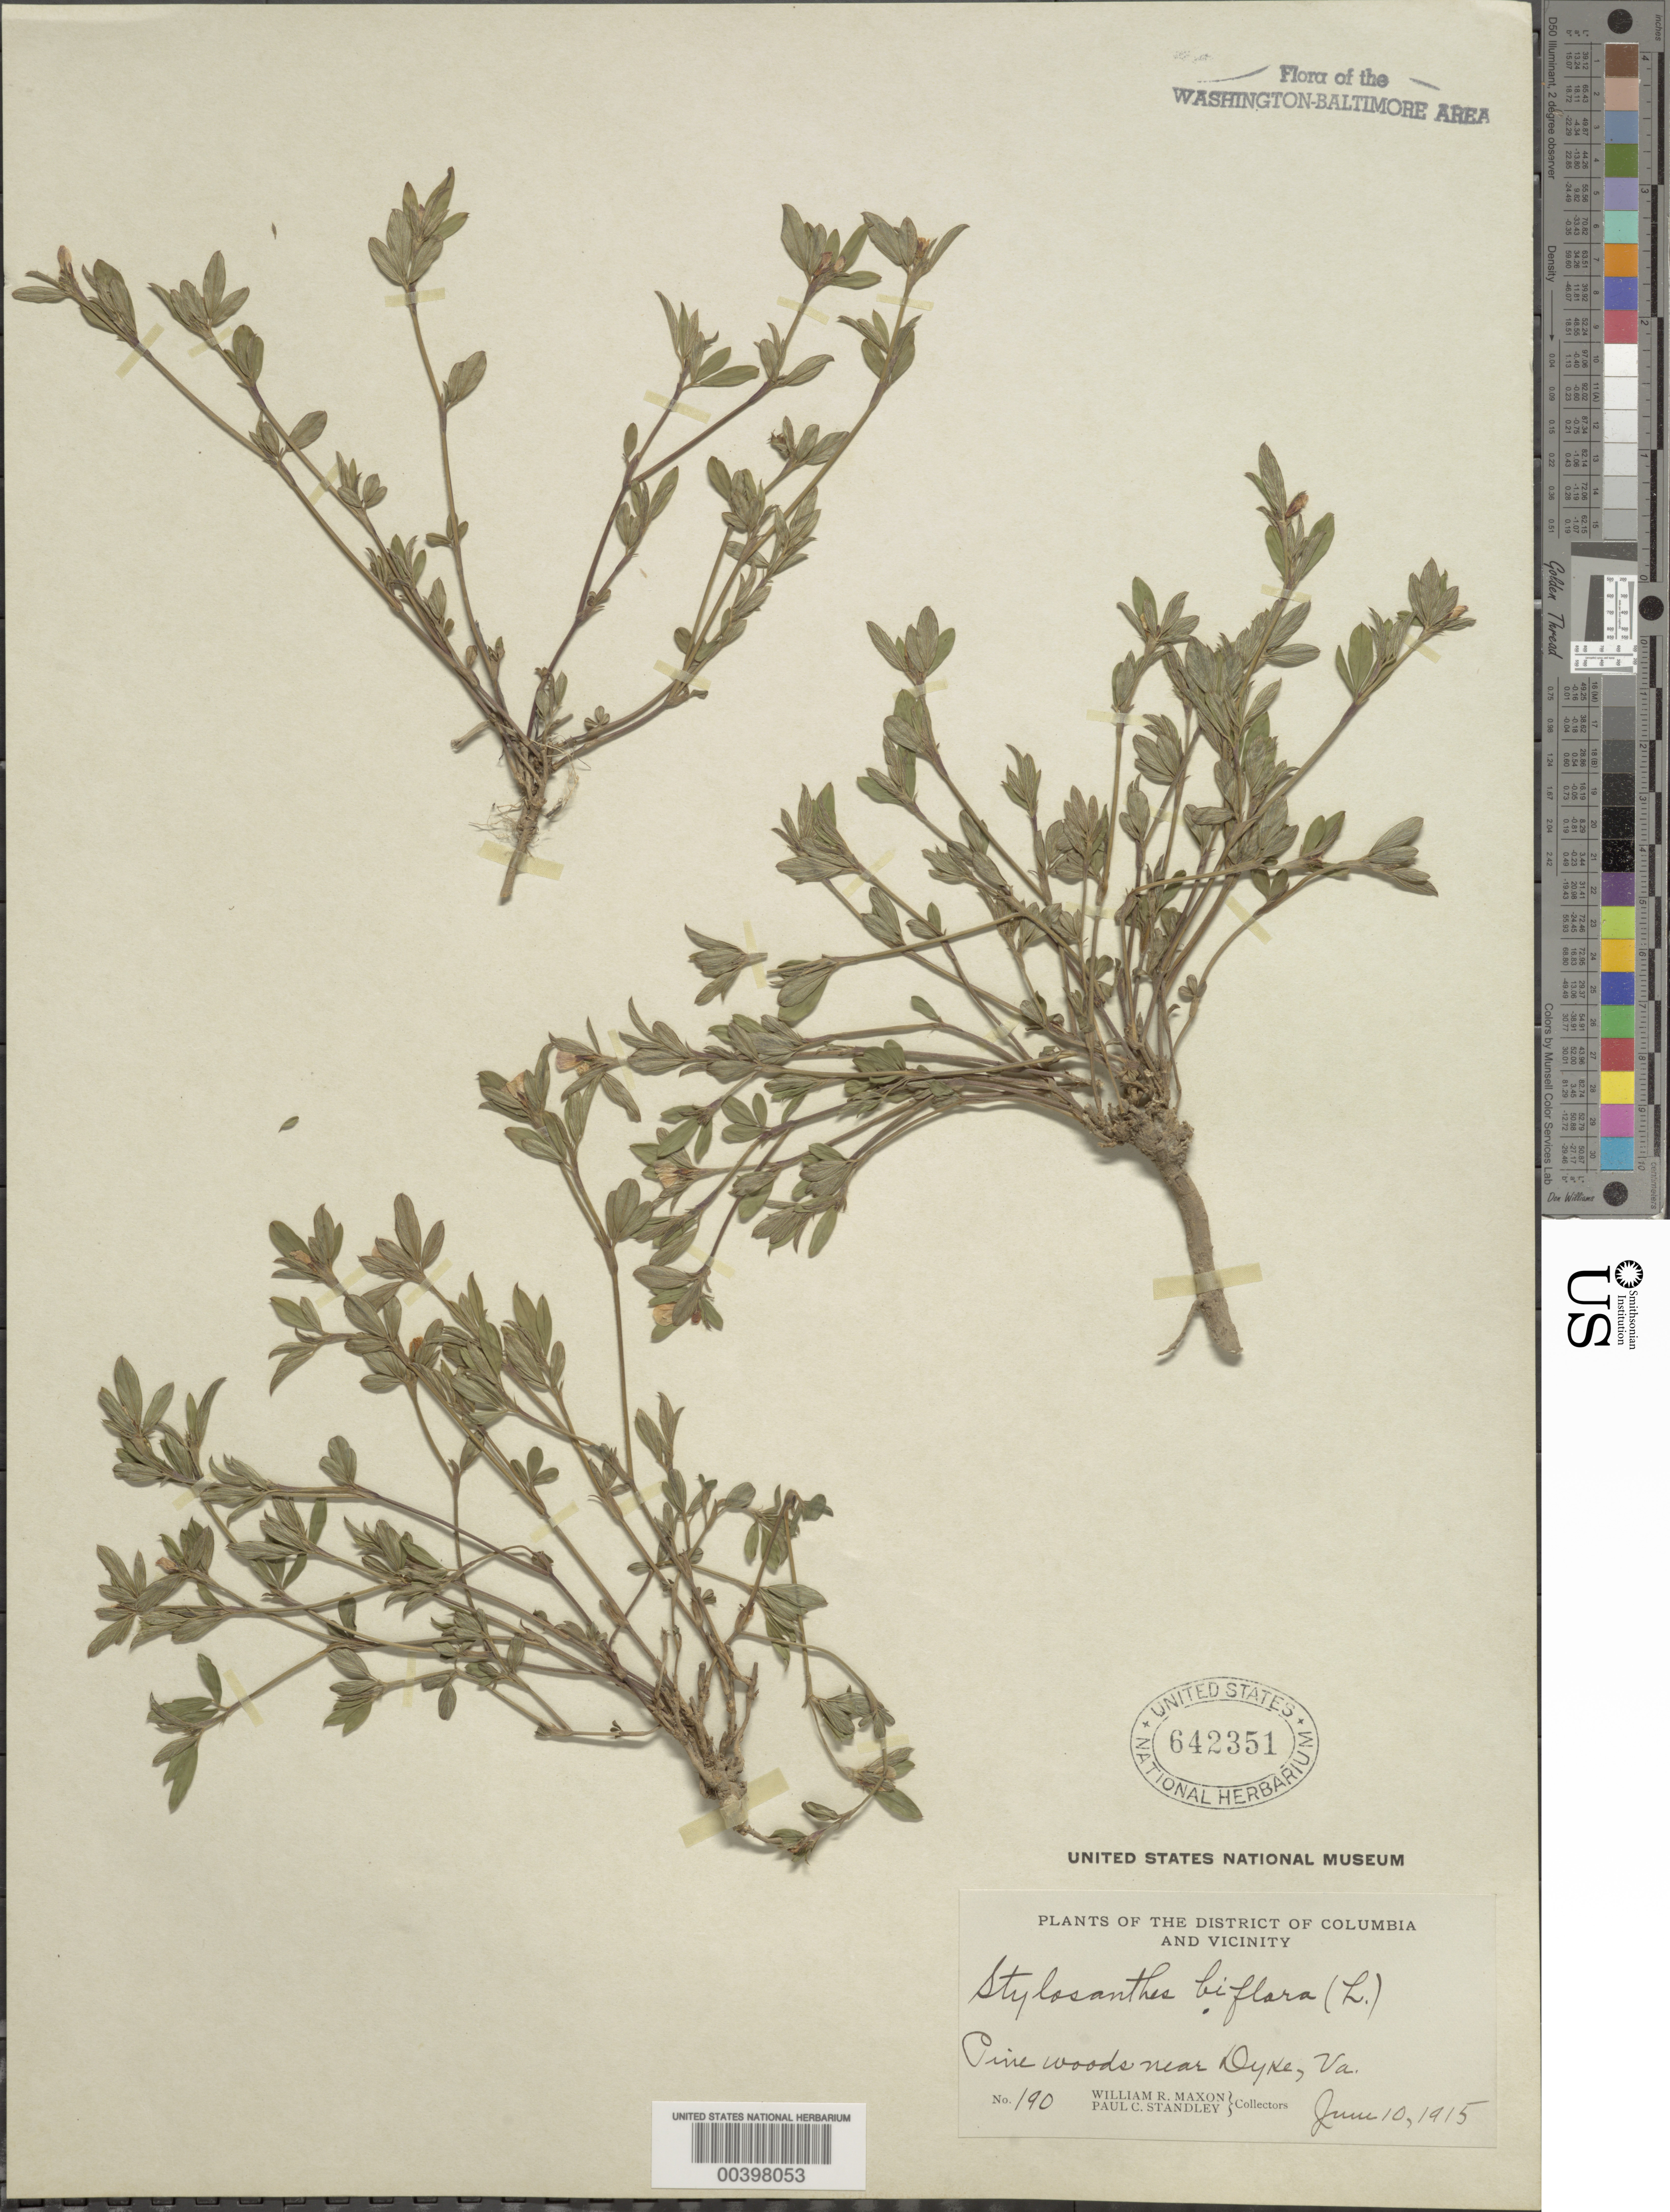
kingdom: Plantae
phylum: Tracheophyta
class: Magnoliopsida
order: Fabales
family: Fabaceae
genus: Stylosanthes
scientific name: Stylosanthes biflora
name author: (L.) Britton et al.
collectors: W. R. Maxon & P. C. Standley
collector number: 190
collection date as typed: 10 Jun 1915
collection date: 1915-06-10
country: United States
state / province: Virginia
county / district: Fairfax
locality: Near Dyke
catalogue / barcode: US 642351